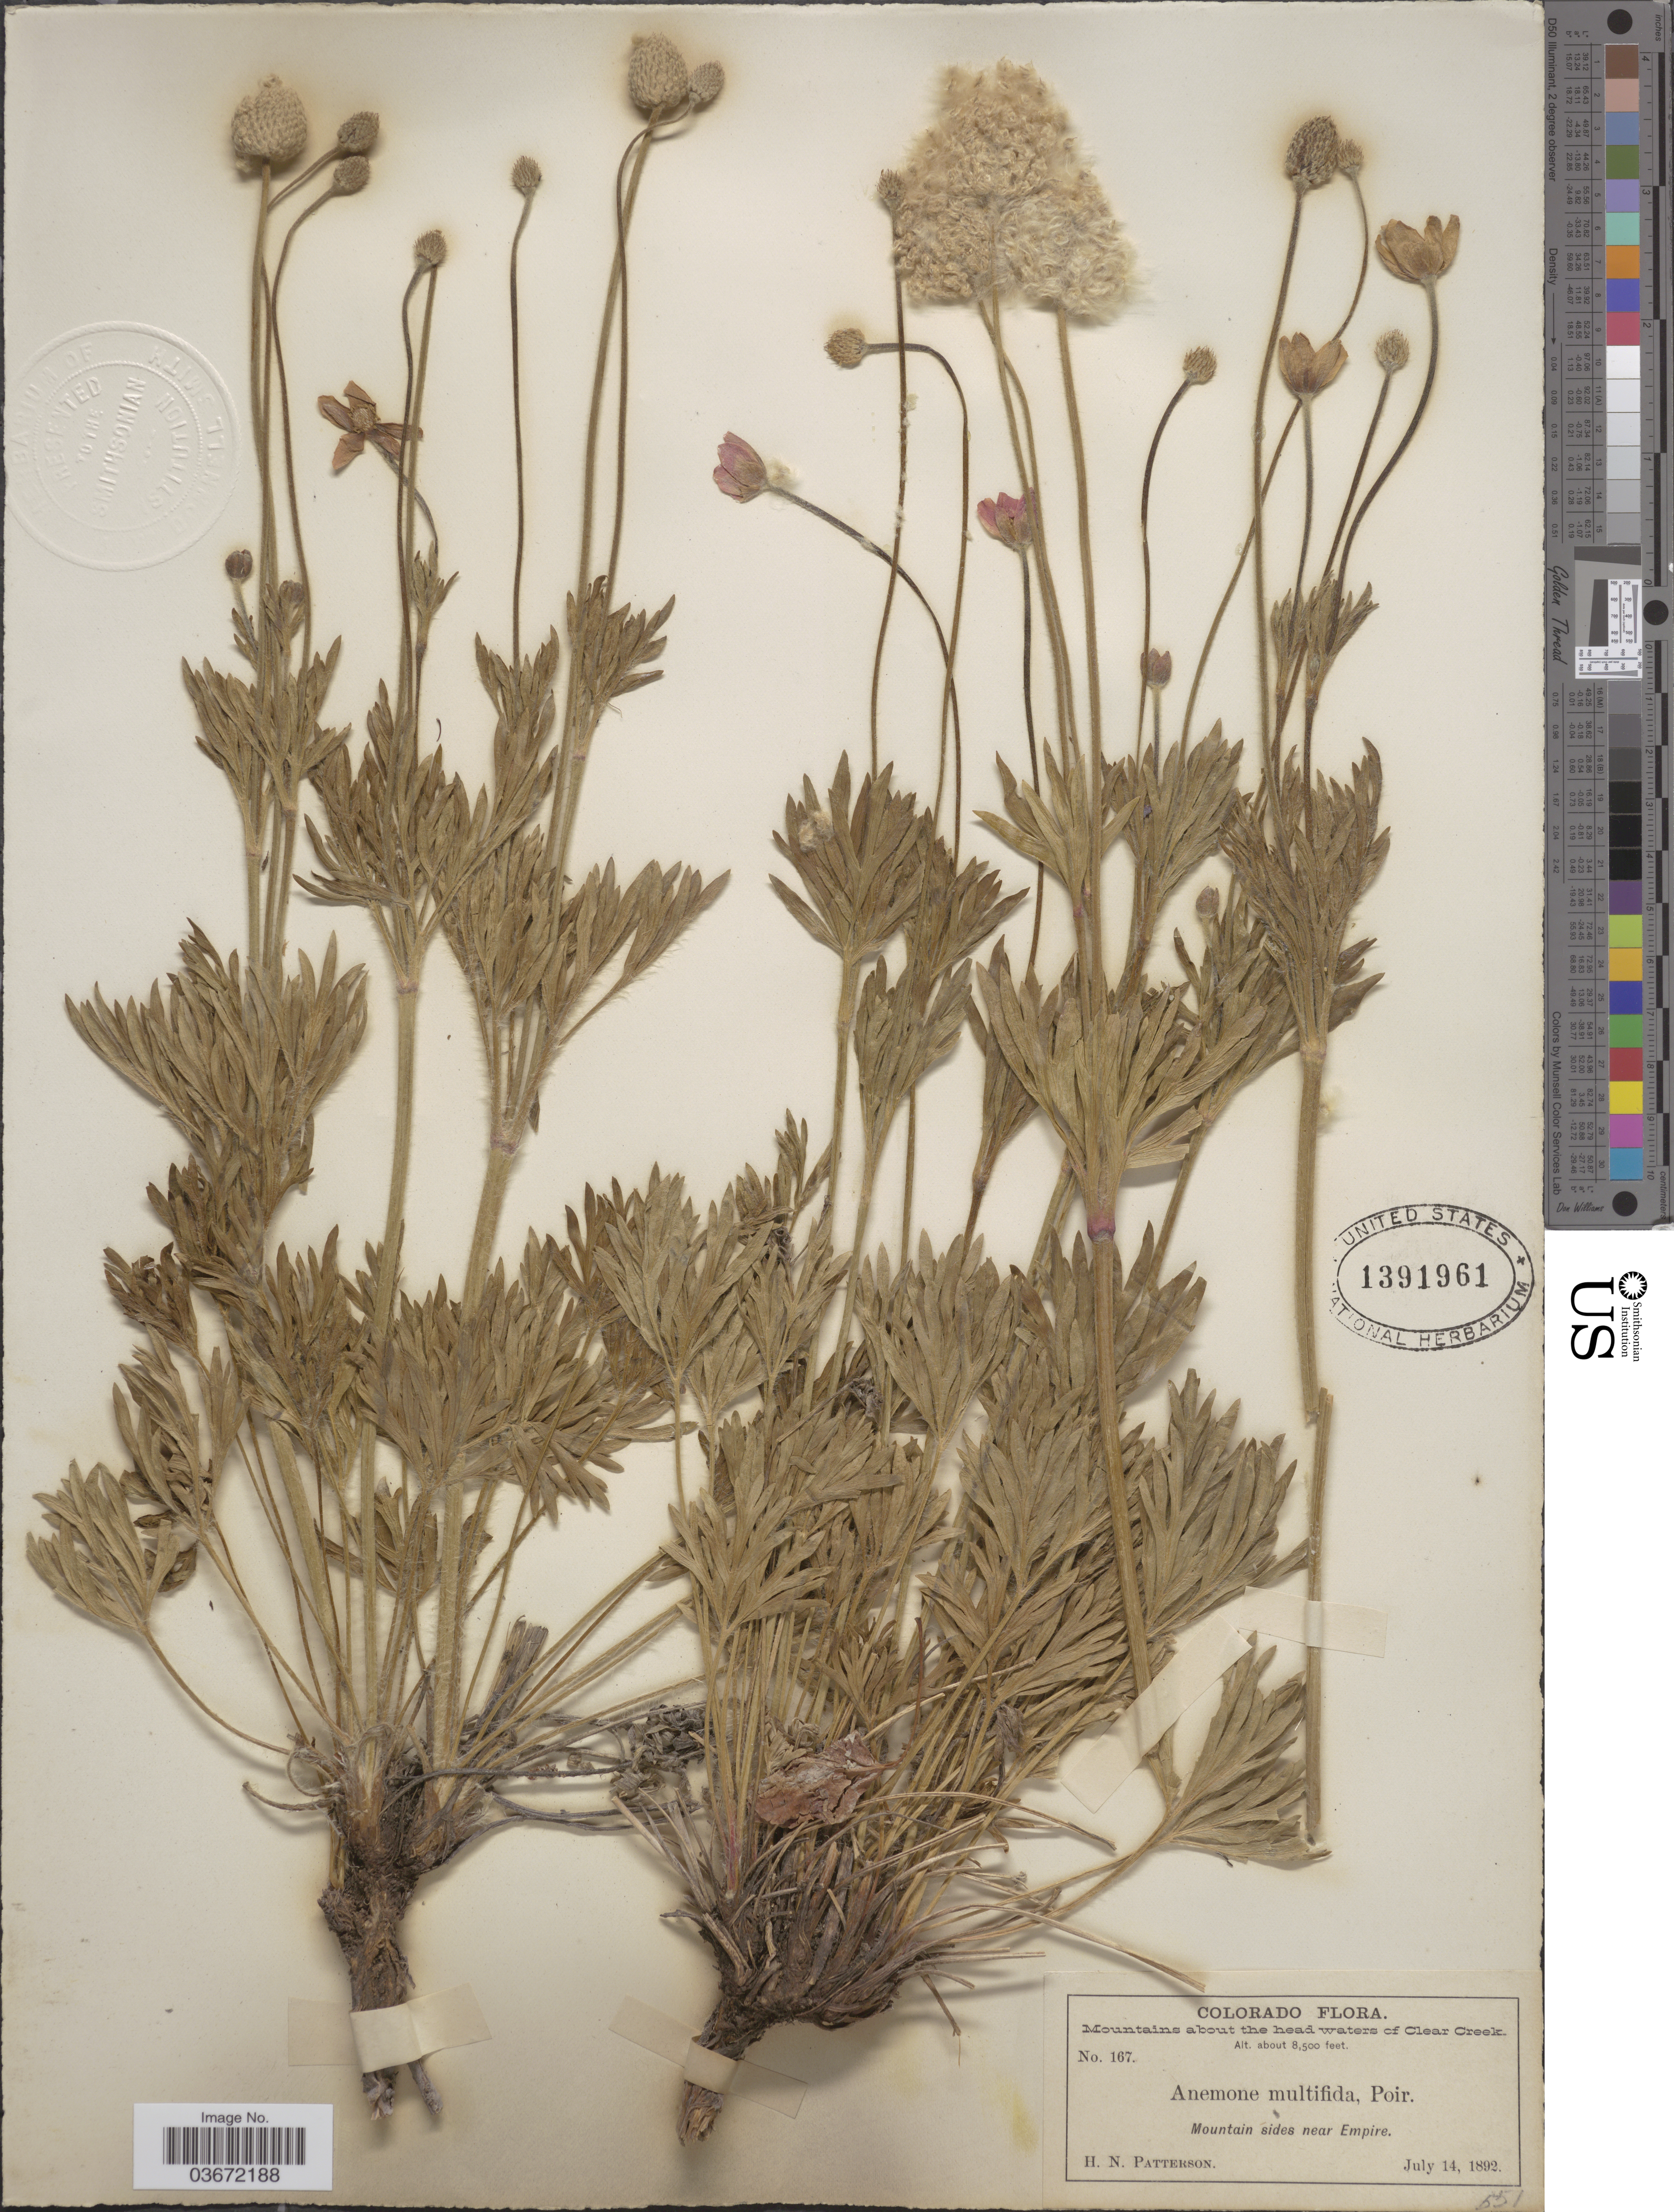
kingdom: Plantae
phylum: Tracheophyta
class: Magnoliopsida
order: Ranunculales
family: Ranunculaceae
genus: Anemone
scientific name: Anemone multifida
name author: Poir.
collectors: H. N. Patterson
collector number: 167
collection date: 1892-07-14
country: United States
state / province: Colorado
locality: Mountains about the head waters of Clear Creek. Mountain sides near Empire.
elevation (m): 2591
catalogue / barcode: US 1391961